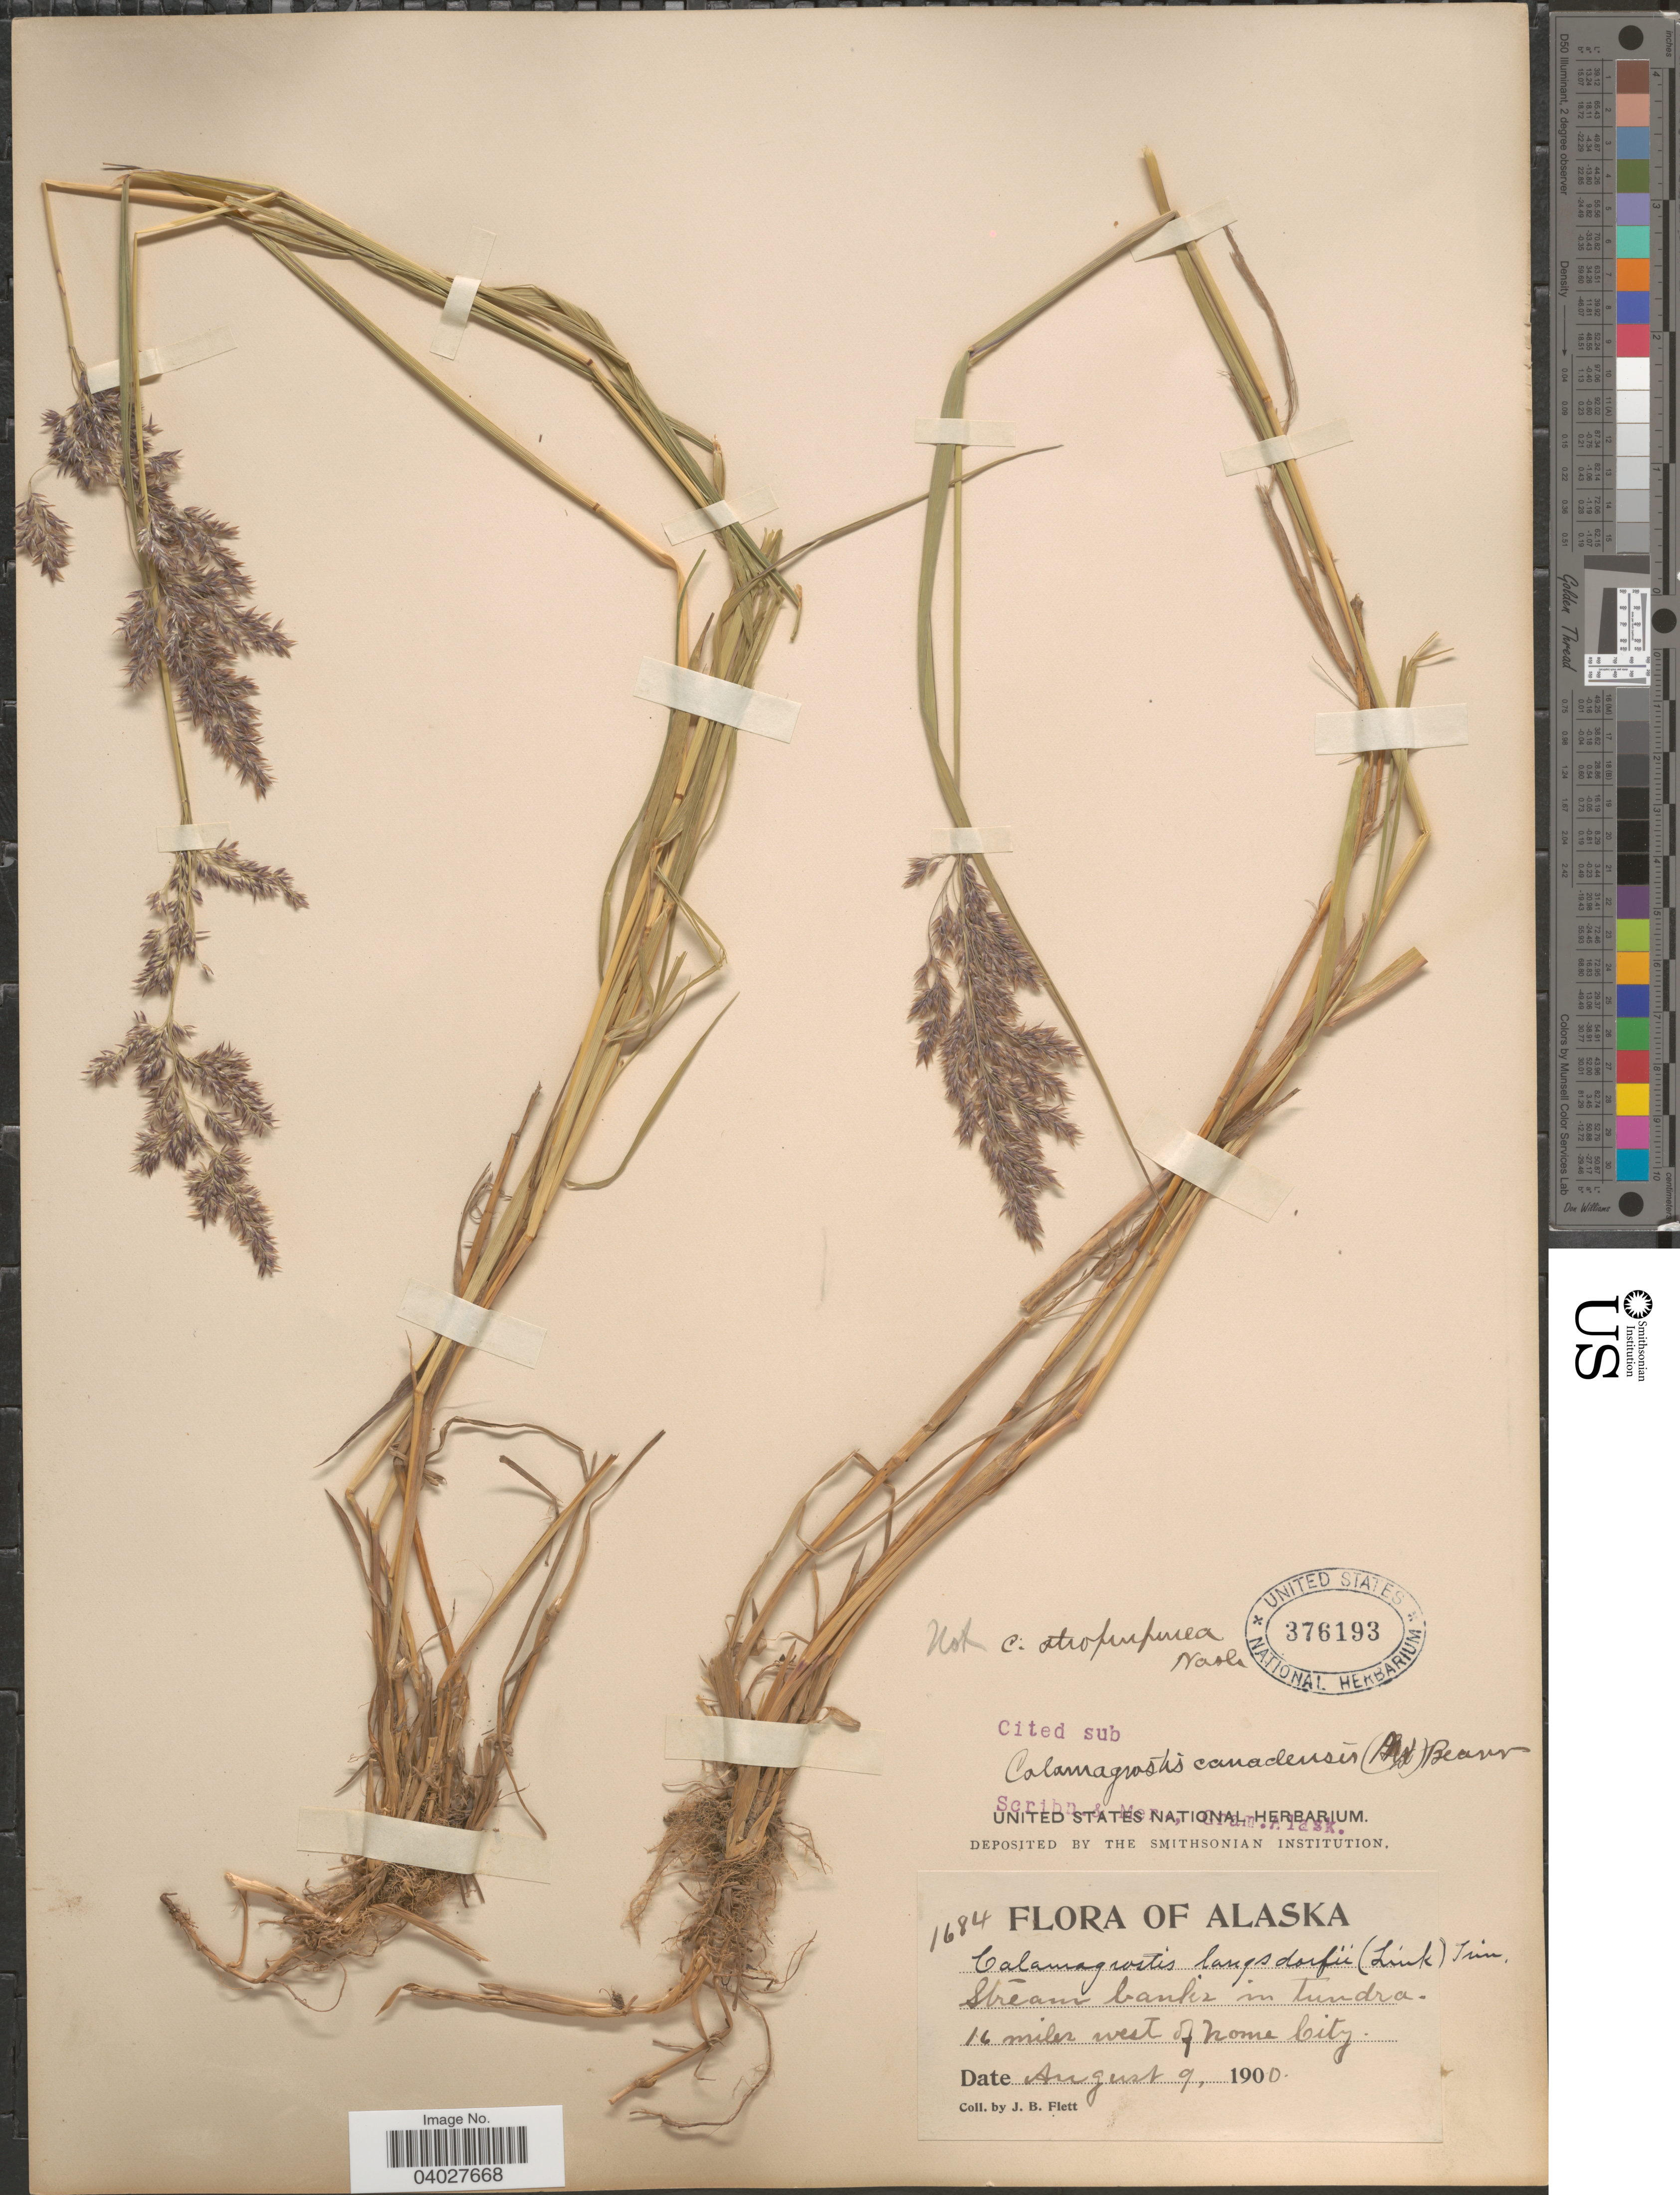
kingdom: Plantae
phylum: Tracheophyta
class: Liliopsida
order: Poales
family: Poaceae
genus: Calamagrostis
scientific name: Calamagrostis canadensis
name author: (Michx.) P. Beauv.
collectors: J. Flett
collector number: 168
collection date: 1900-08-09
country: United States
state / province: Alaska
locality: Stream banks in tundra. 16 miles west of Nome City.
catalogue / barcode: US 376193